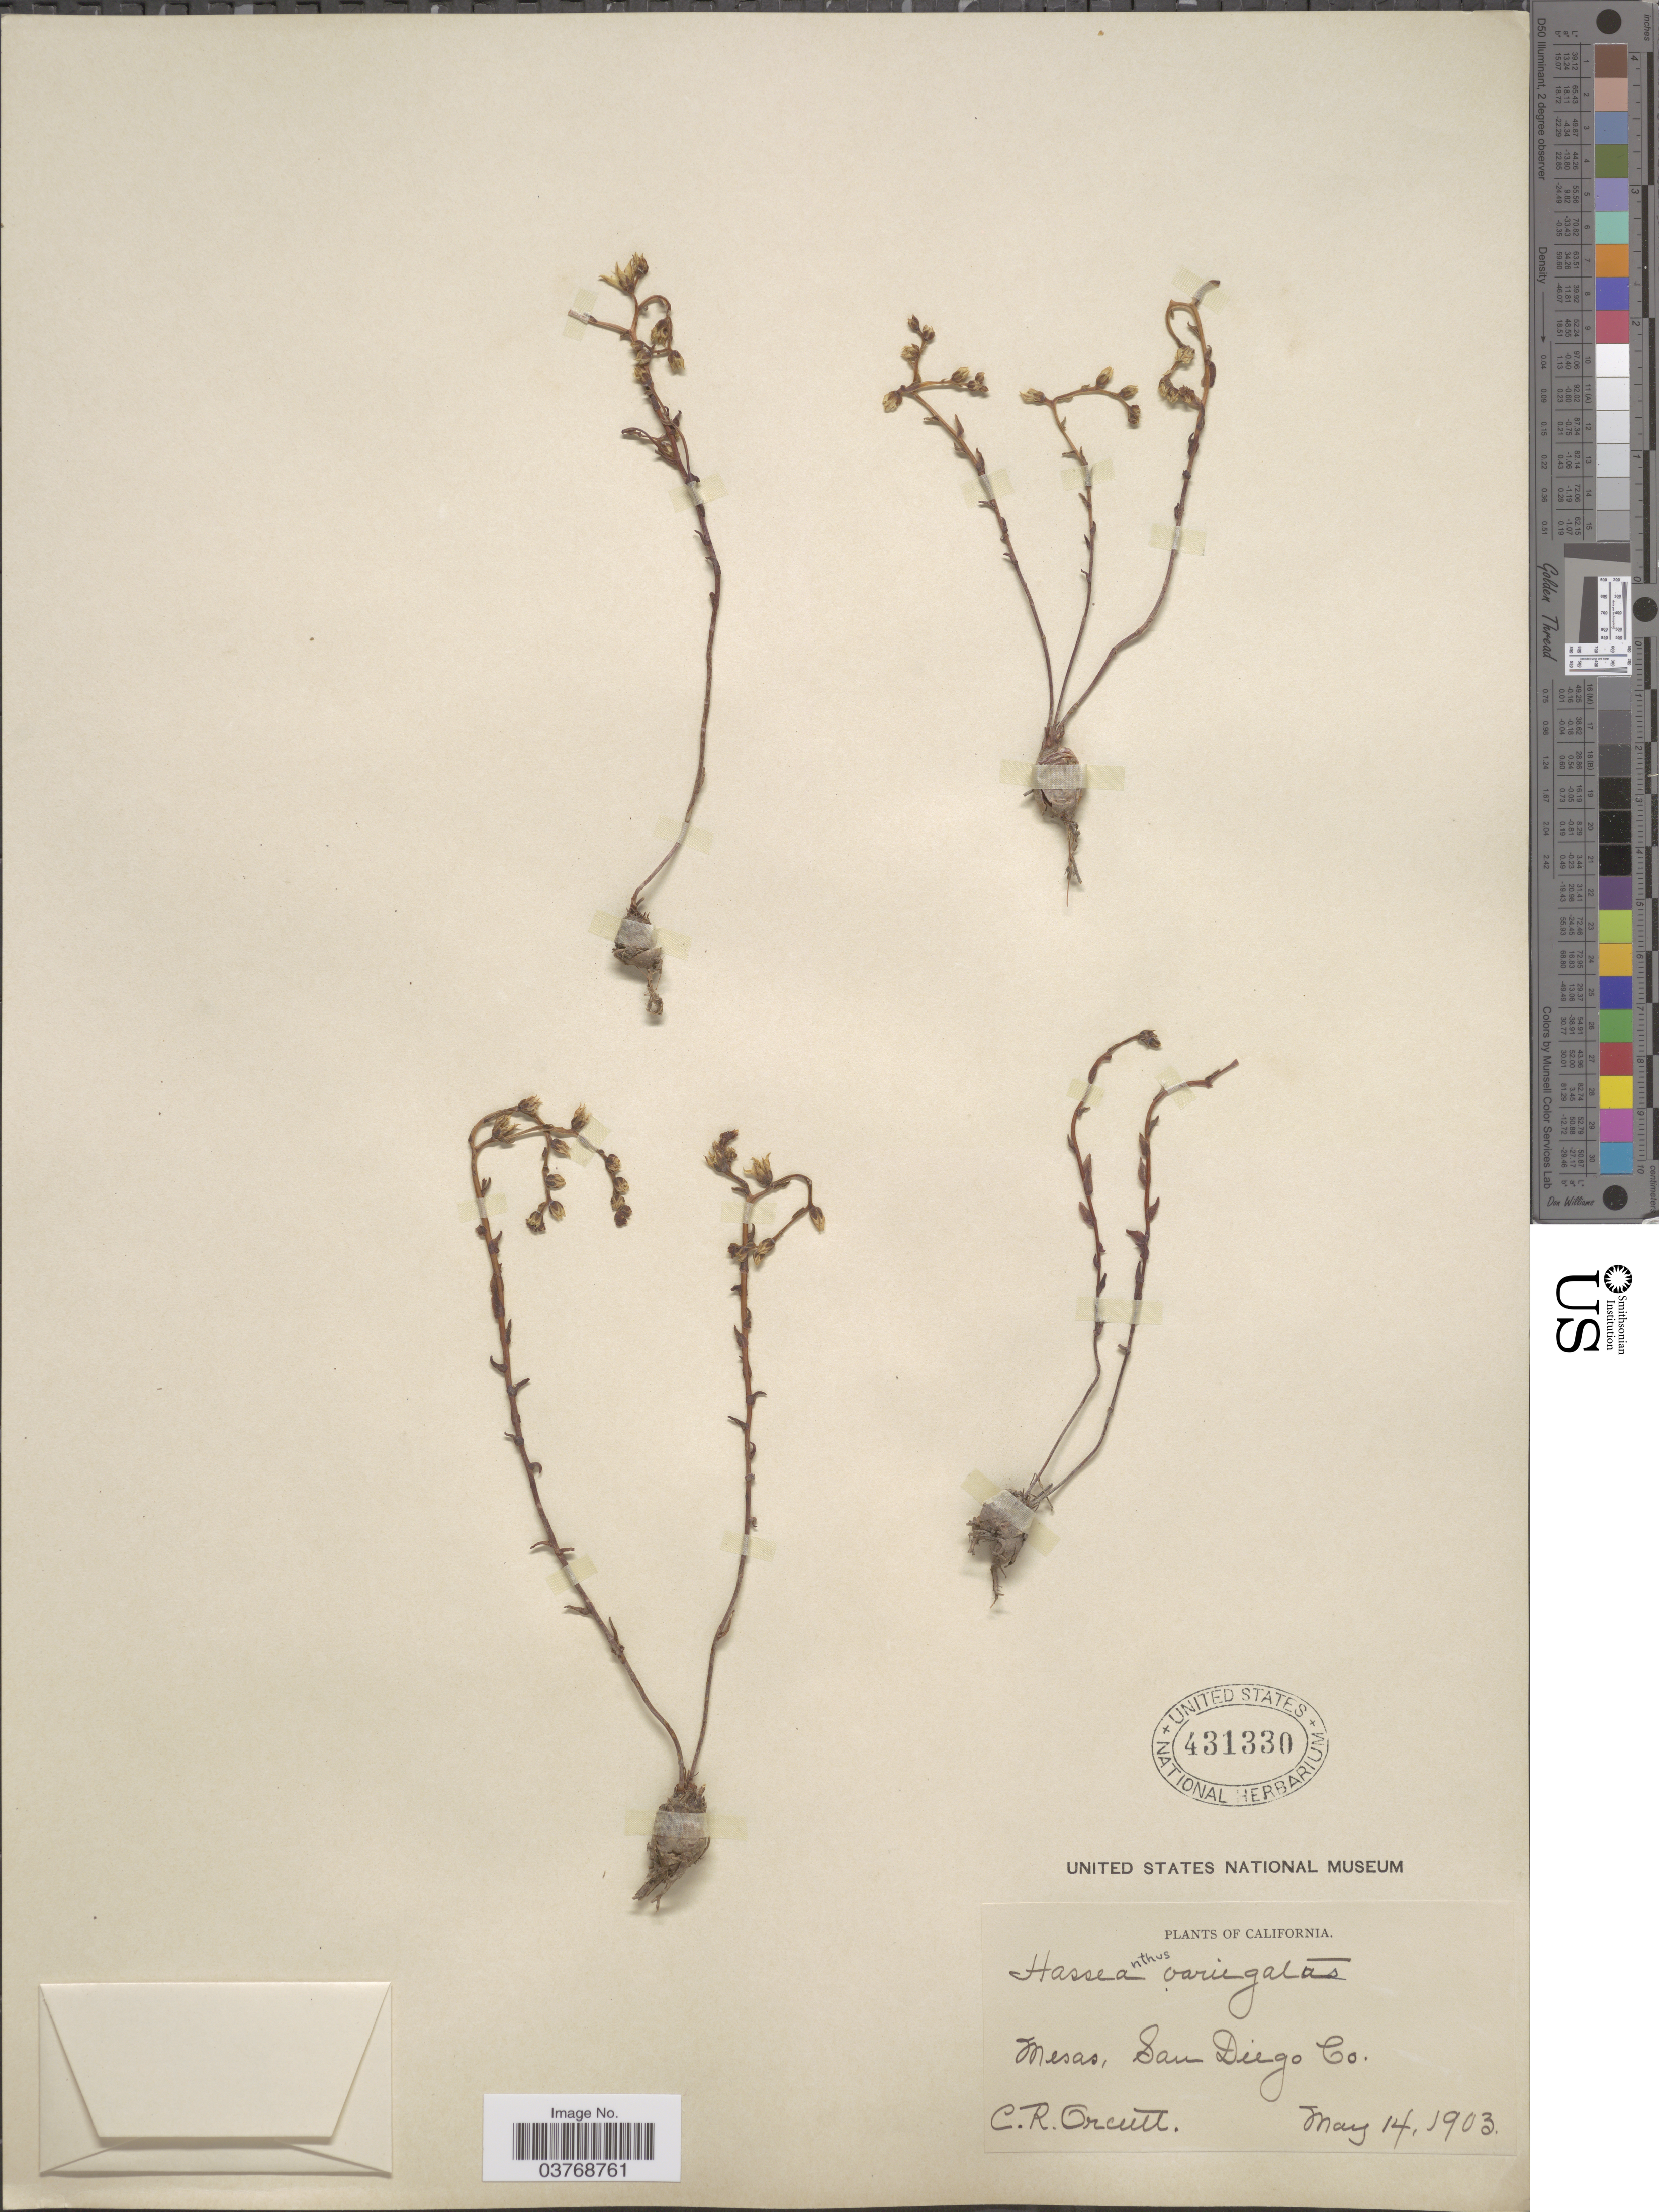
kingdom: Plantae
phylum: Tracheophyta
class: Magnoliopsida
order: Saxifragales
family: Crassulaceae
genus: Dudleya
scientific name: Dudleya variegata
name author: (S. Watson) Moran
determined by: Strong, Mark T., (BOT), Smithsonian Institution - National Museum of Natural History (UNITED STATES)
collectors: C. R. Orcutt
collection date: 1903-05-14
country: United States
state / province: California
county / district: San Diego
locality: Mesas, San Diego Co.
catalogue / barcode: US 431330